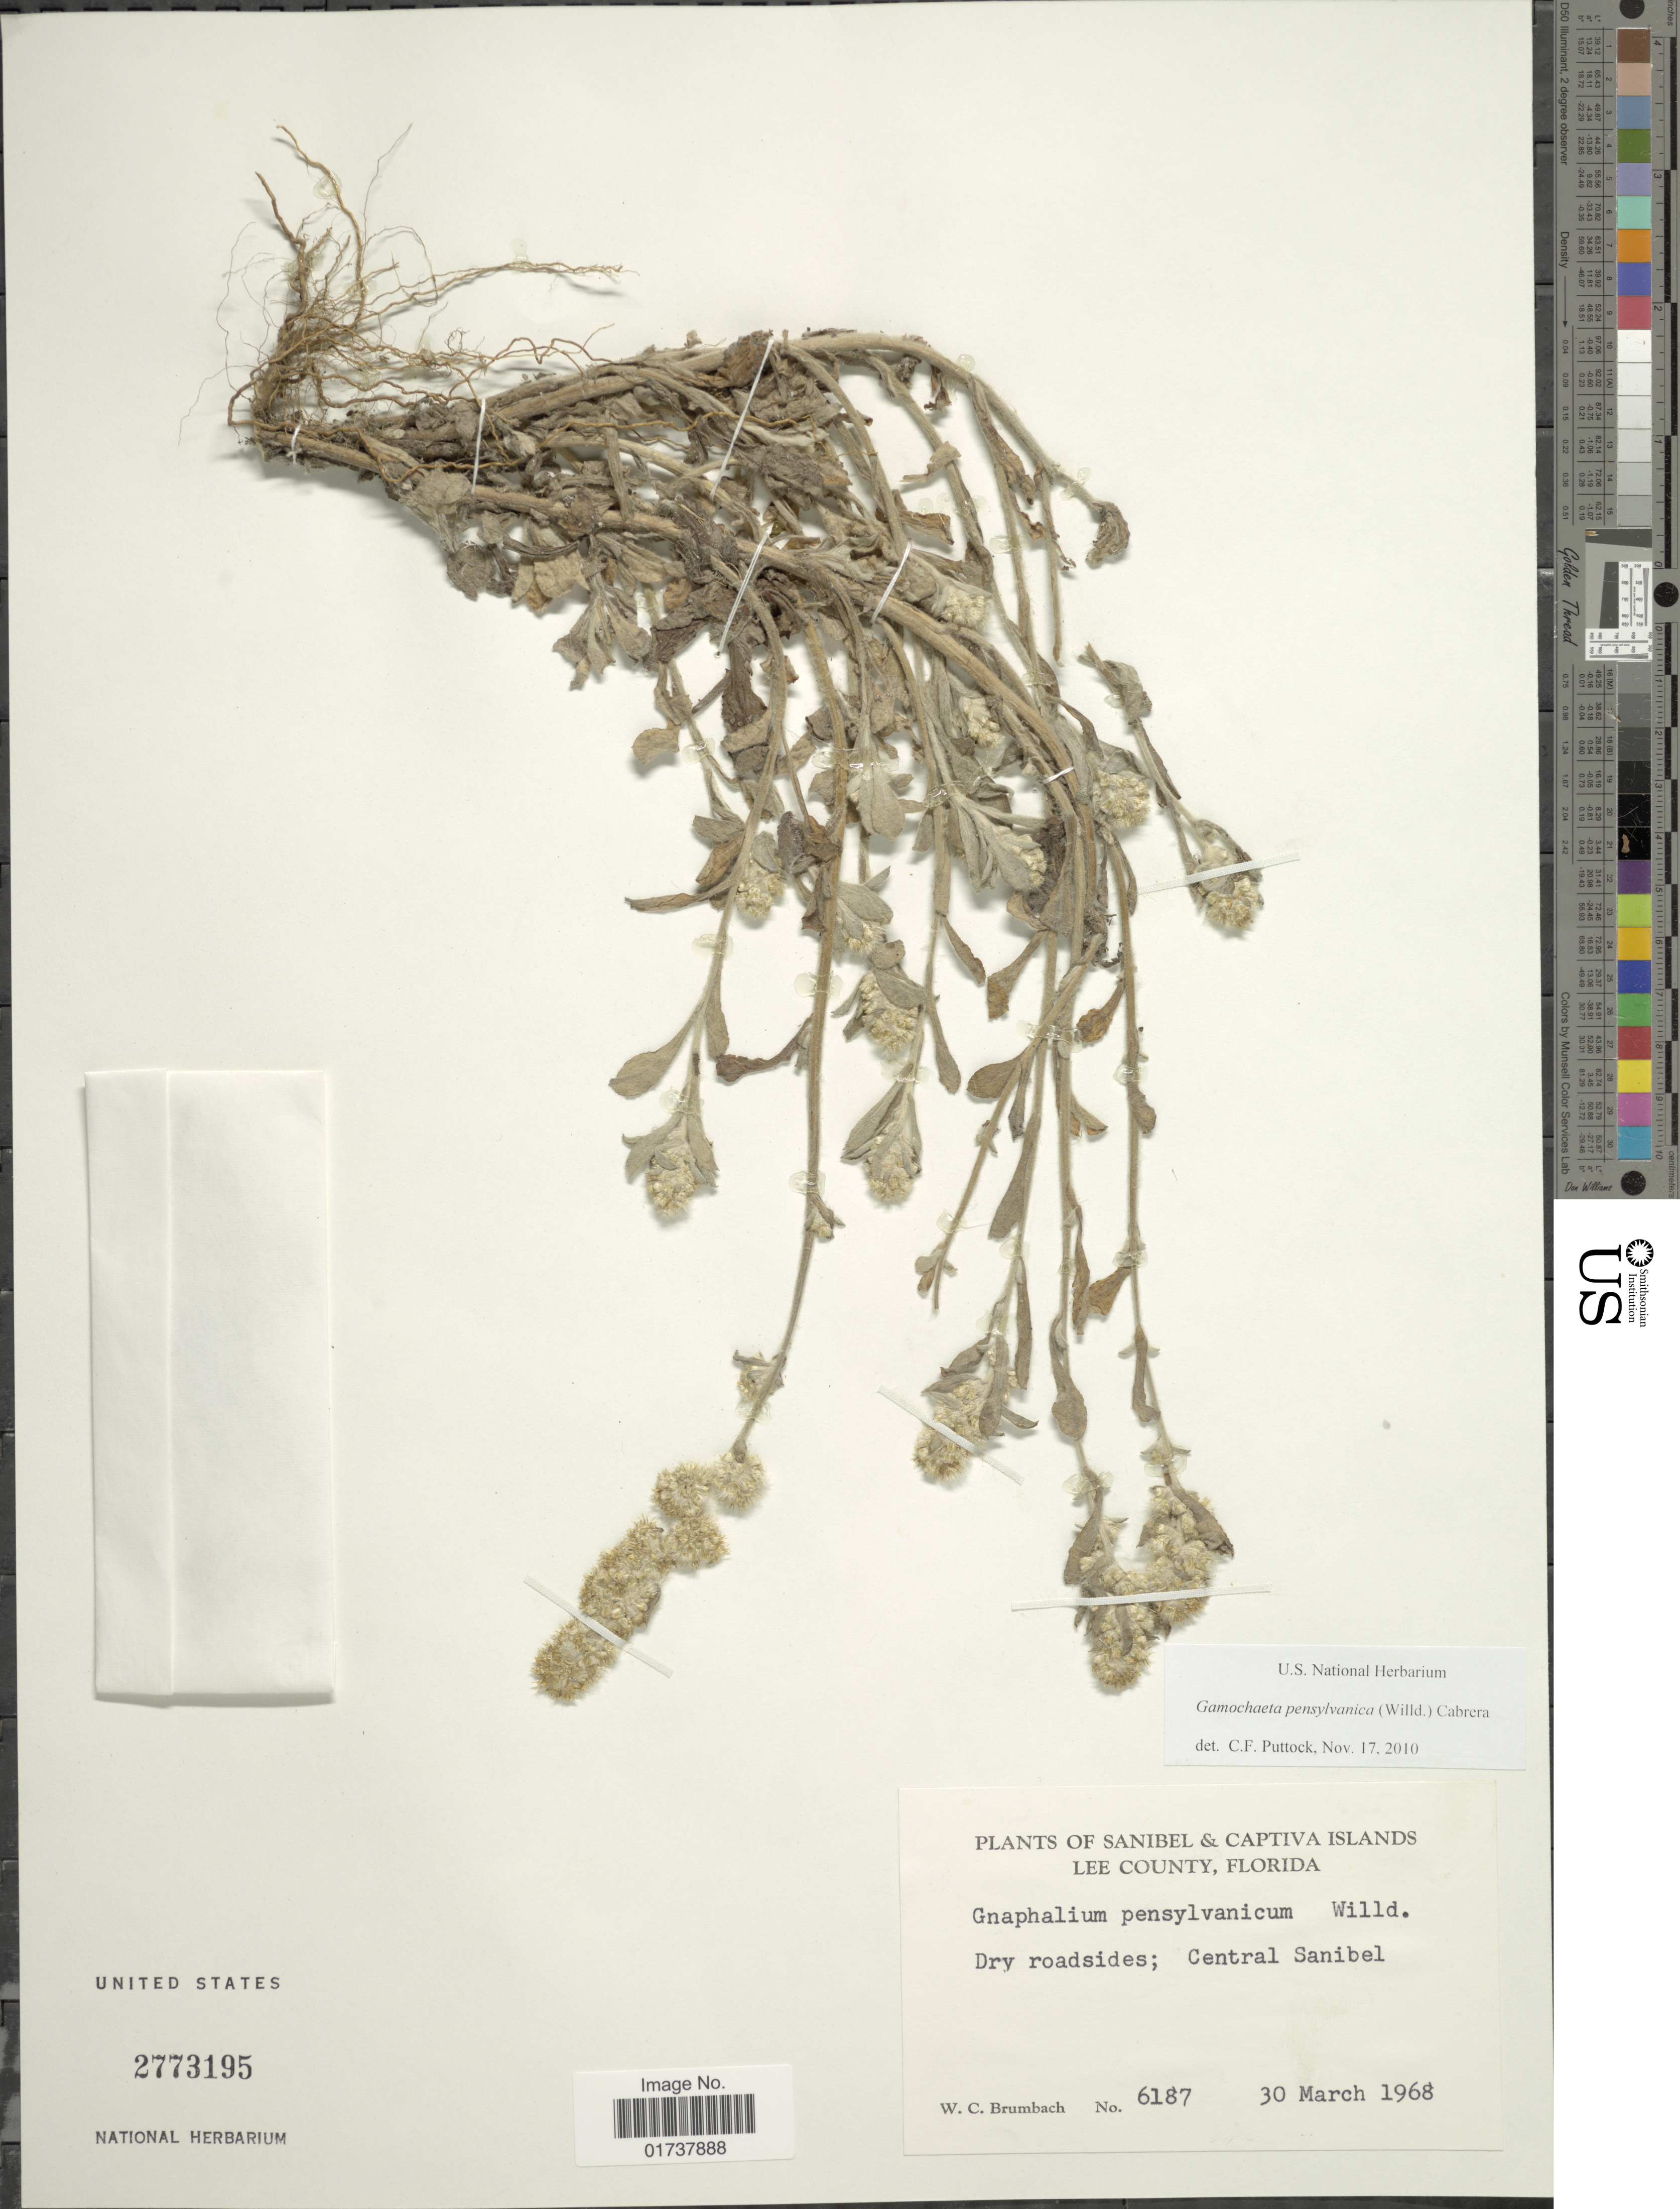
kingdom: Plantae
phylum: Tracheophyta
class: Magnoliopsida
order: Asterales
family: Asteraceae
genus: Gamochaeta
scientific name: Gamochaeta pensylvanica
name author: (Willd.) Cabrera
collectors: W. C. Brumbach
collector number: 6187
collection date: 1968-03-30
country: United States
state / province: Florida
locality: Sanibel & Captiva Islands, Lee County, Central Sanibel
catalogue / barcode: US 2773195